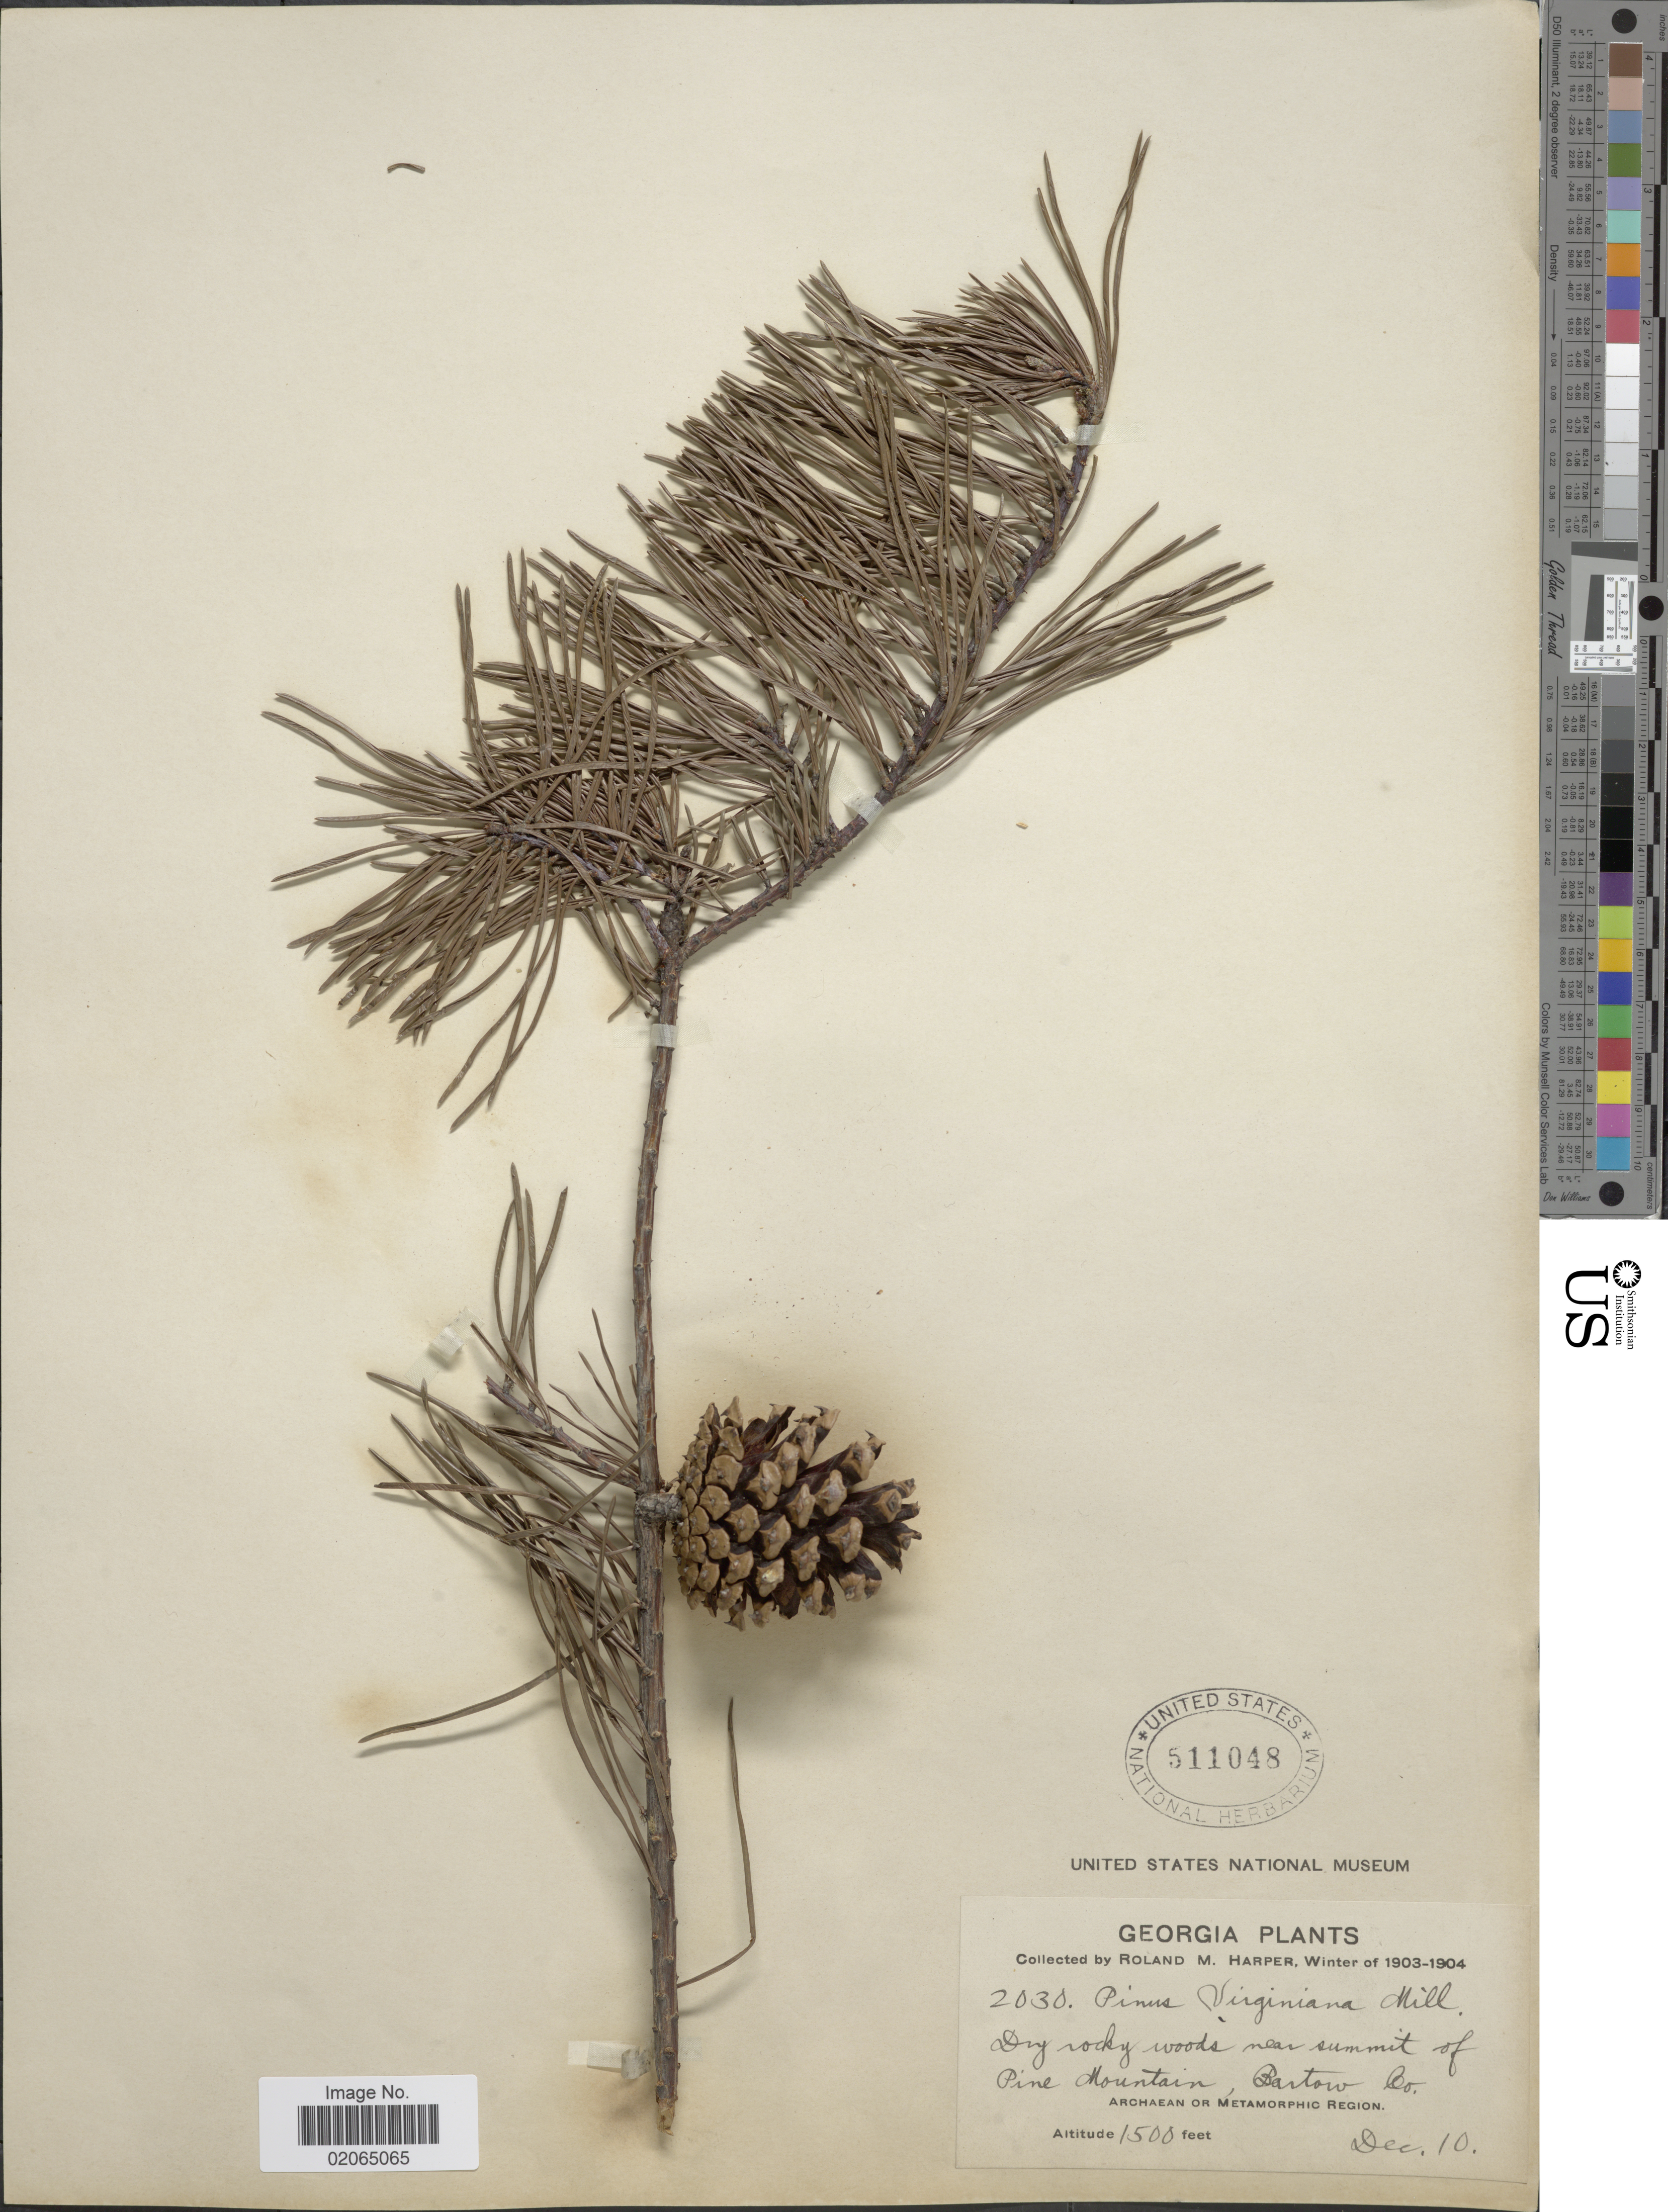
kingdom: Plantae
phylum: Tracheophyta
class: Pinopsida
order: Pinales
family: Pinaceae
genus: Pinus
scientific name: Pinus virginiana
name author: Mill.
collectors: R. M. Harper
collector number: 2030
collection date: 1903-12-10/1904-12-10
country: United States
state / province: Georgia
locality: Woods near summit of Pine Mountain, Bartow Co. Archaean or Metamorphic Region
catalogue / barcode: US 511048